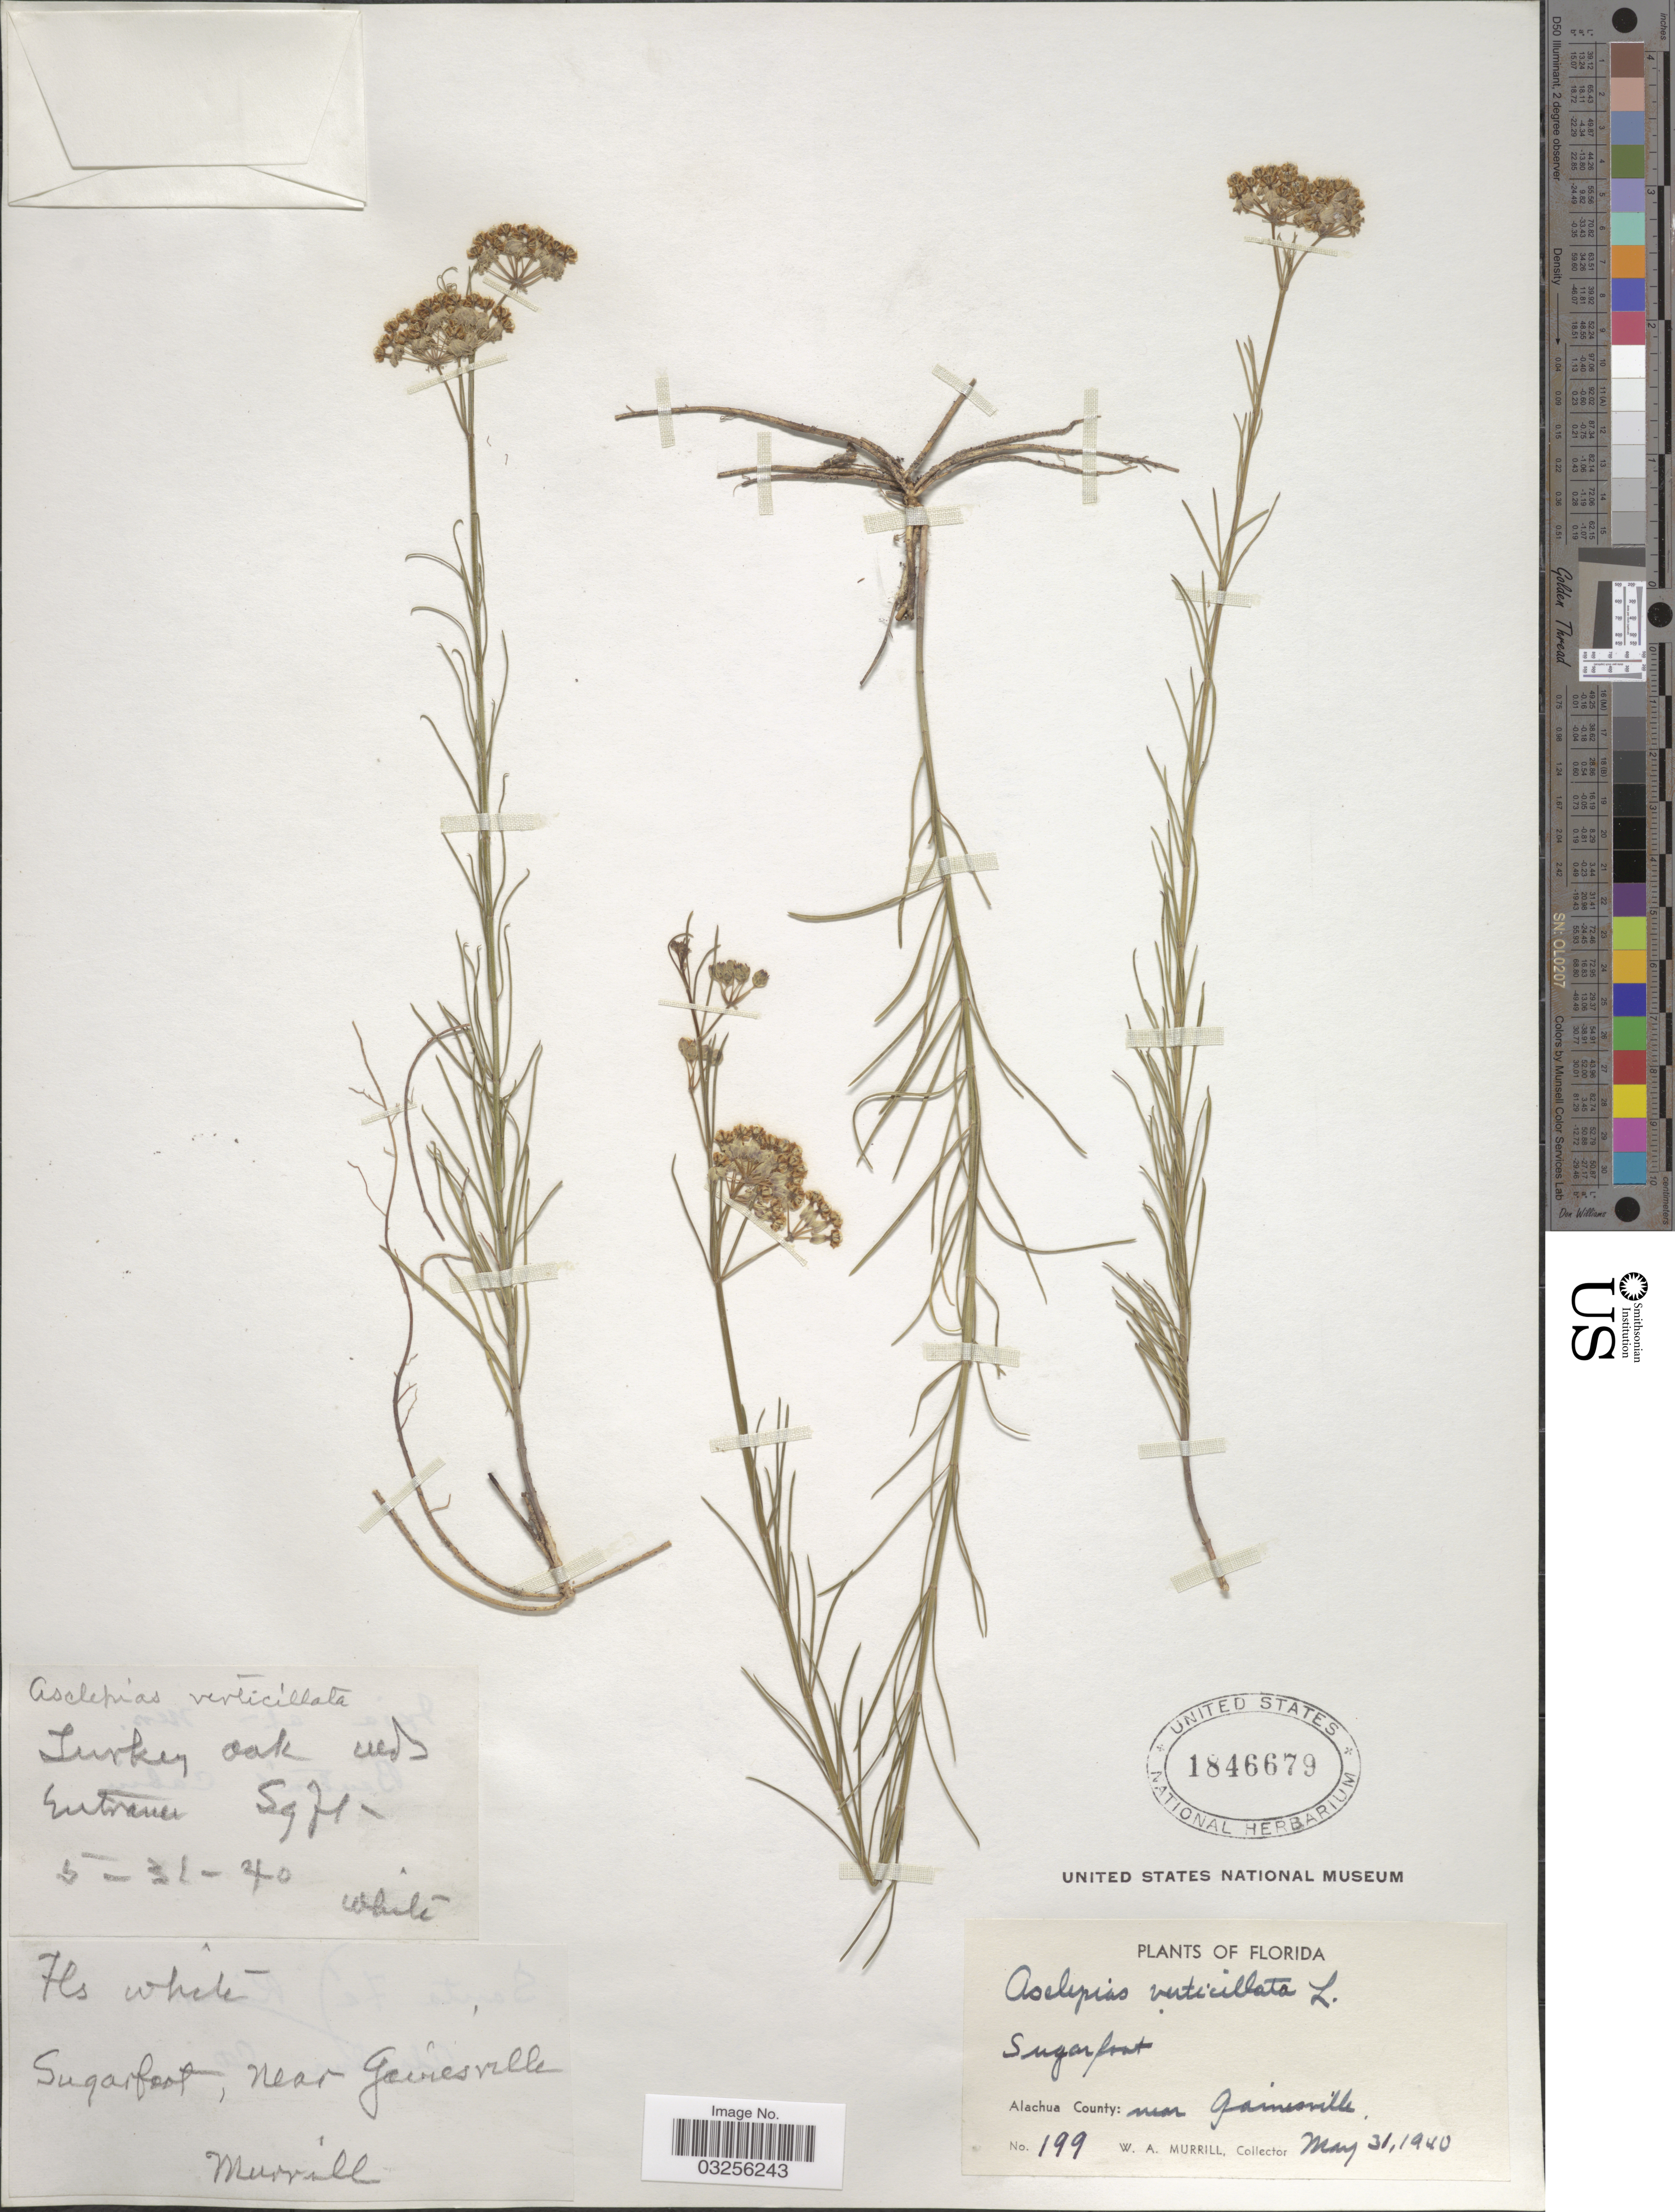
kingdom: Plantae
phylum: Tracheophyta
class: Magnoliopsida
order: Gentianales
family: Apocynaceae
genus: Asclepias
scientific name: Asclepias verticillata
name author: L.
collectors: W. A. Murrill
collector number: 199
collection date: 1980-05-31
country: United States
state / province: Florida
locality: Alachua County: near Gainesville.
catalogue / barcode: US 1846679